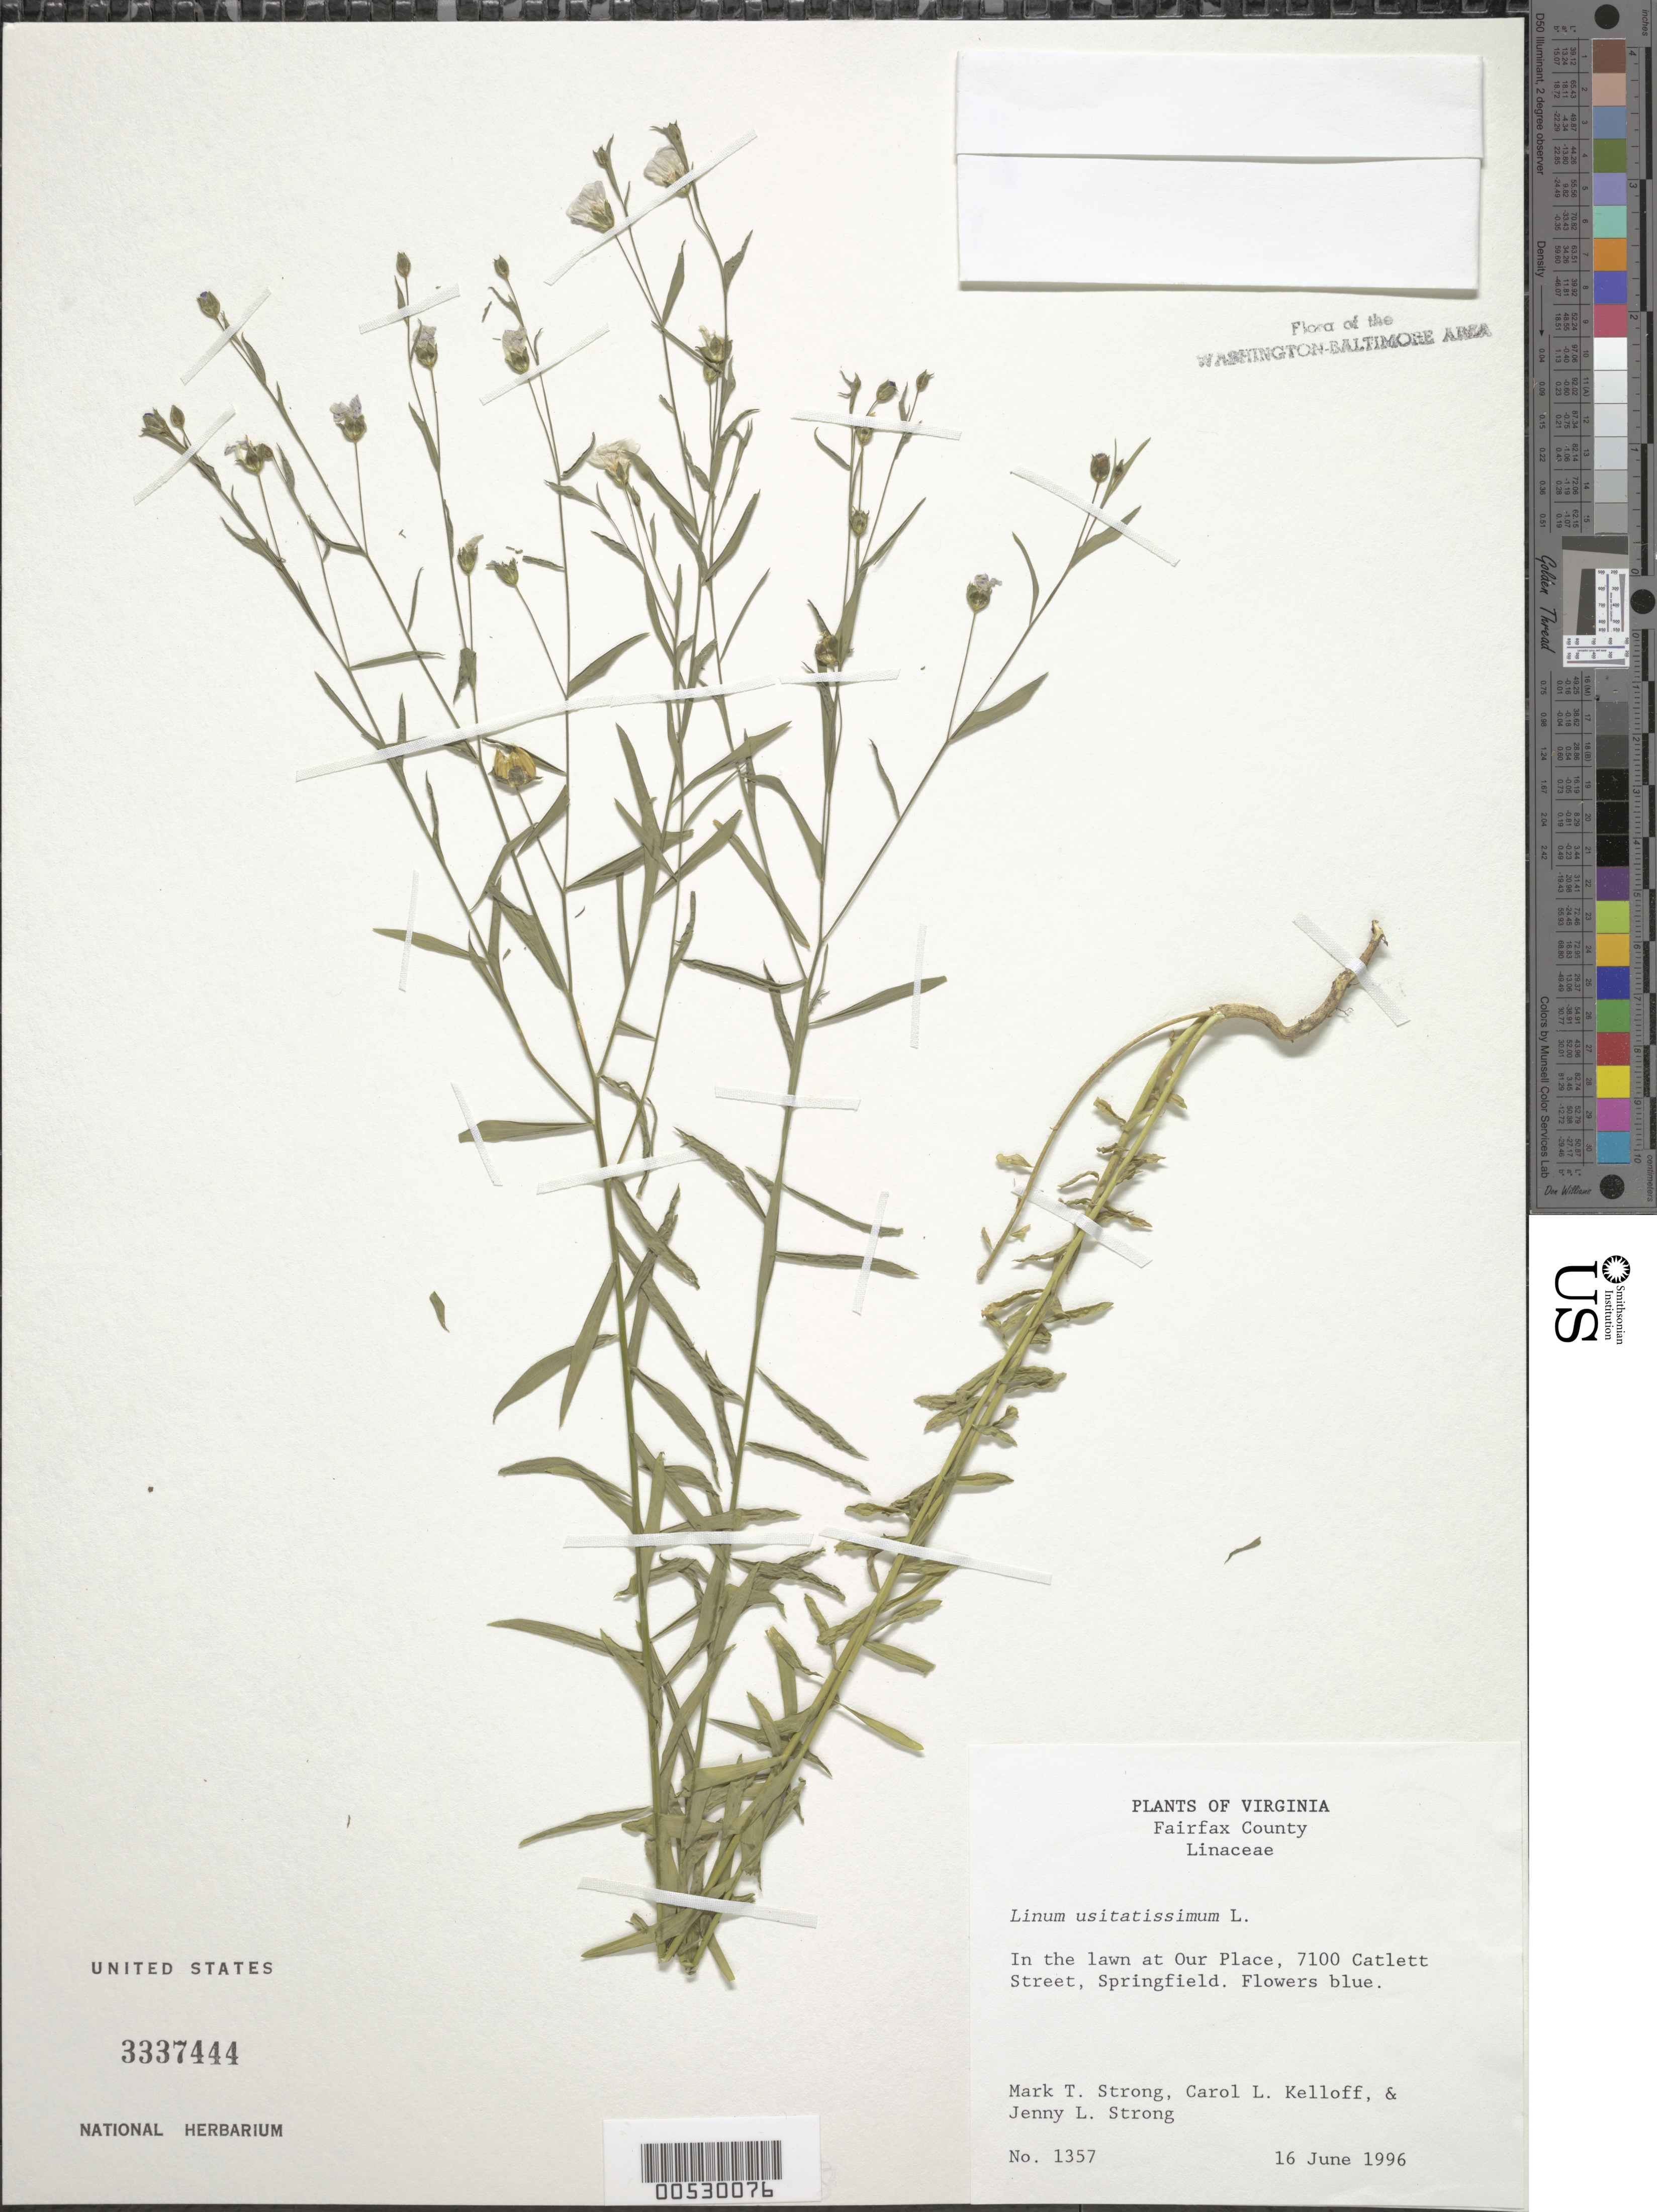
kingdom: Plantae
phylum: Tracheophyta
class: Magnoliopsida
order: Malpighiales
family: Linaceae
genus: Linum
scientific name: Linum usitatissimum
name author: L.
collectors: M. T. Strong, C. L. Kelloff & J. L. Strong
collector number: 1357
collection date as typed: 16 Jun 1996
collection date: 1996-06-16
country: United States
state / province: Virginia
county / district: Fairfax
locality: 7100 Catlett St., Springfield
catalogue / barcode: US 3337444